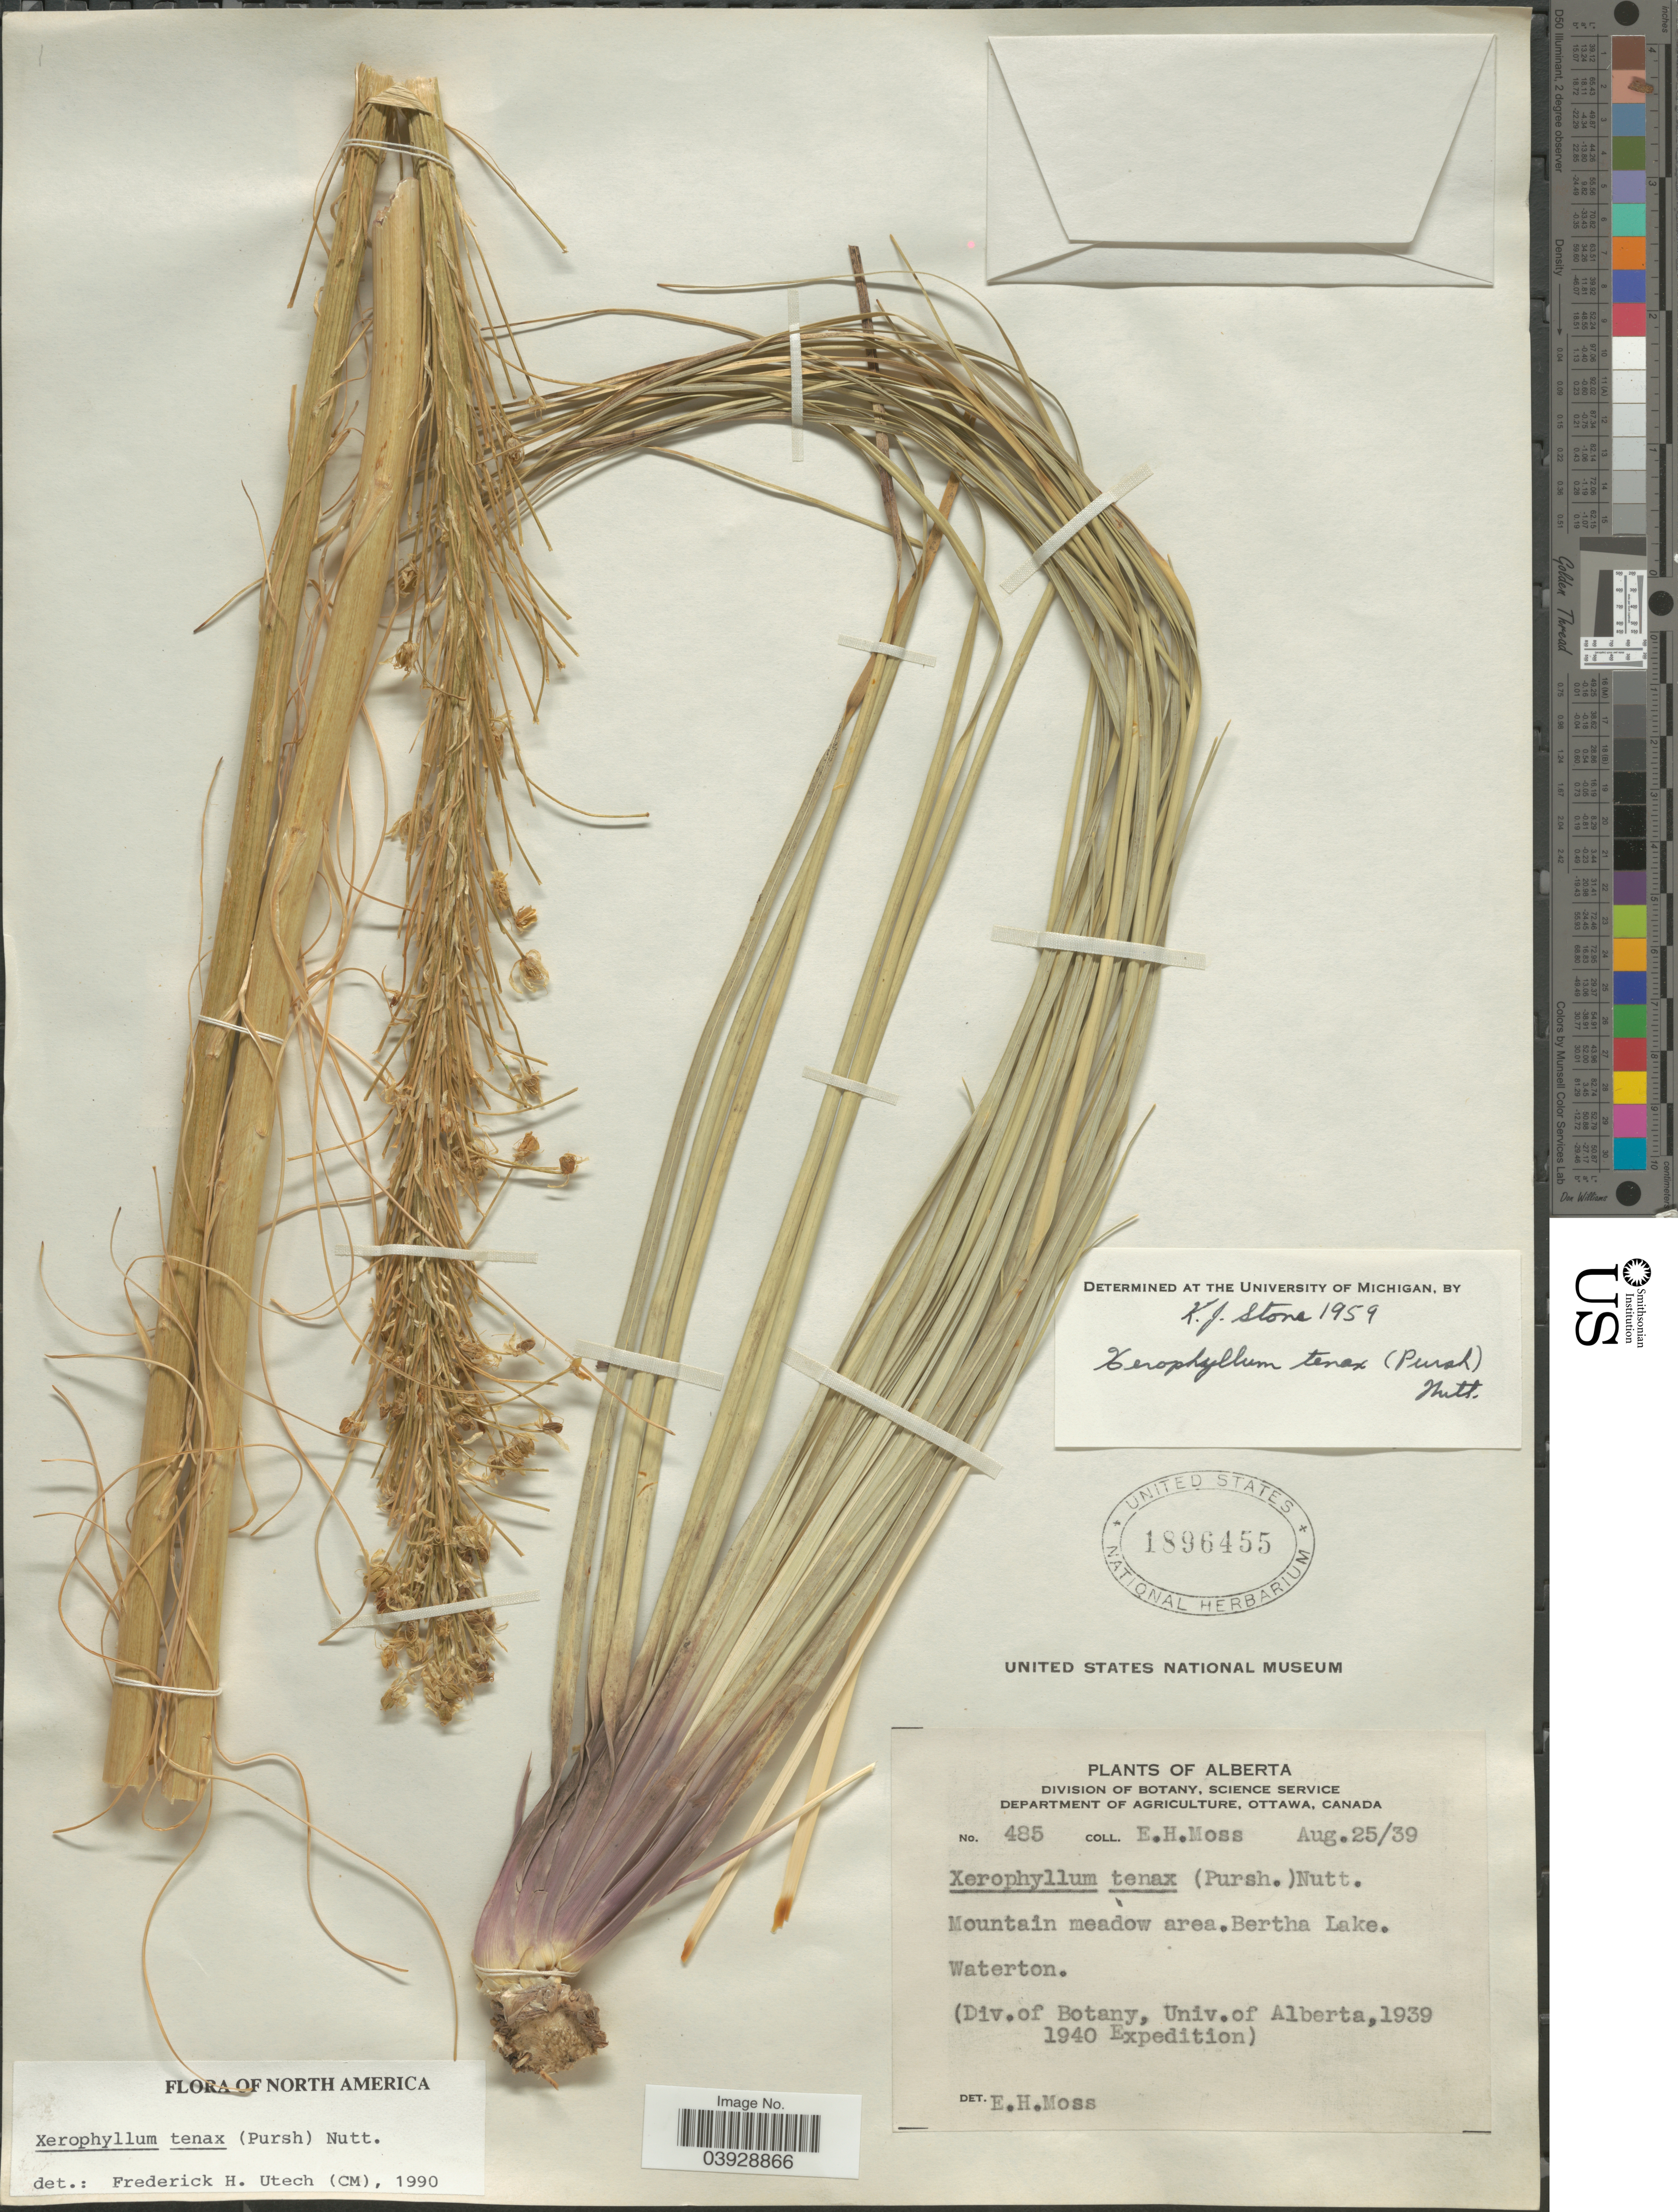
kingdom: Plantae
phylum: Tracheophyta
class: Liliopsida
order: Liliales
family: Melanthiaceae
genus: Xerophyllum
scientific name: Xerophyllum tenax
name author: (Pursh) Nutt.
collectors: E. Moss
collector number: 485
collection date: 1939-08-25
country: Canada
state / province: Alberta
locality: Bertha Lake. Waterton.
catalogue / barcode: US 1896455